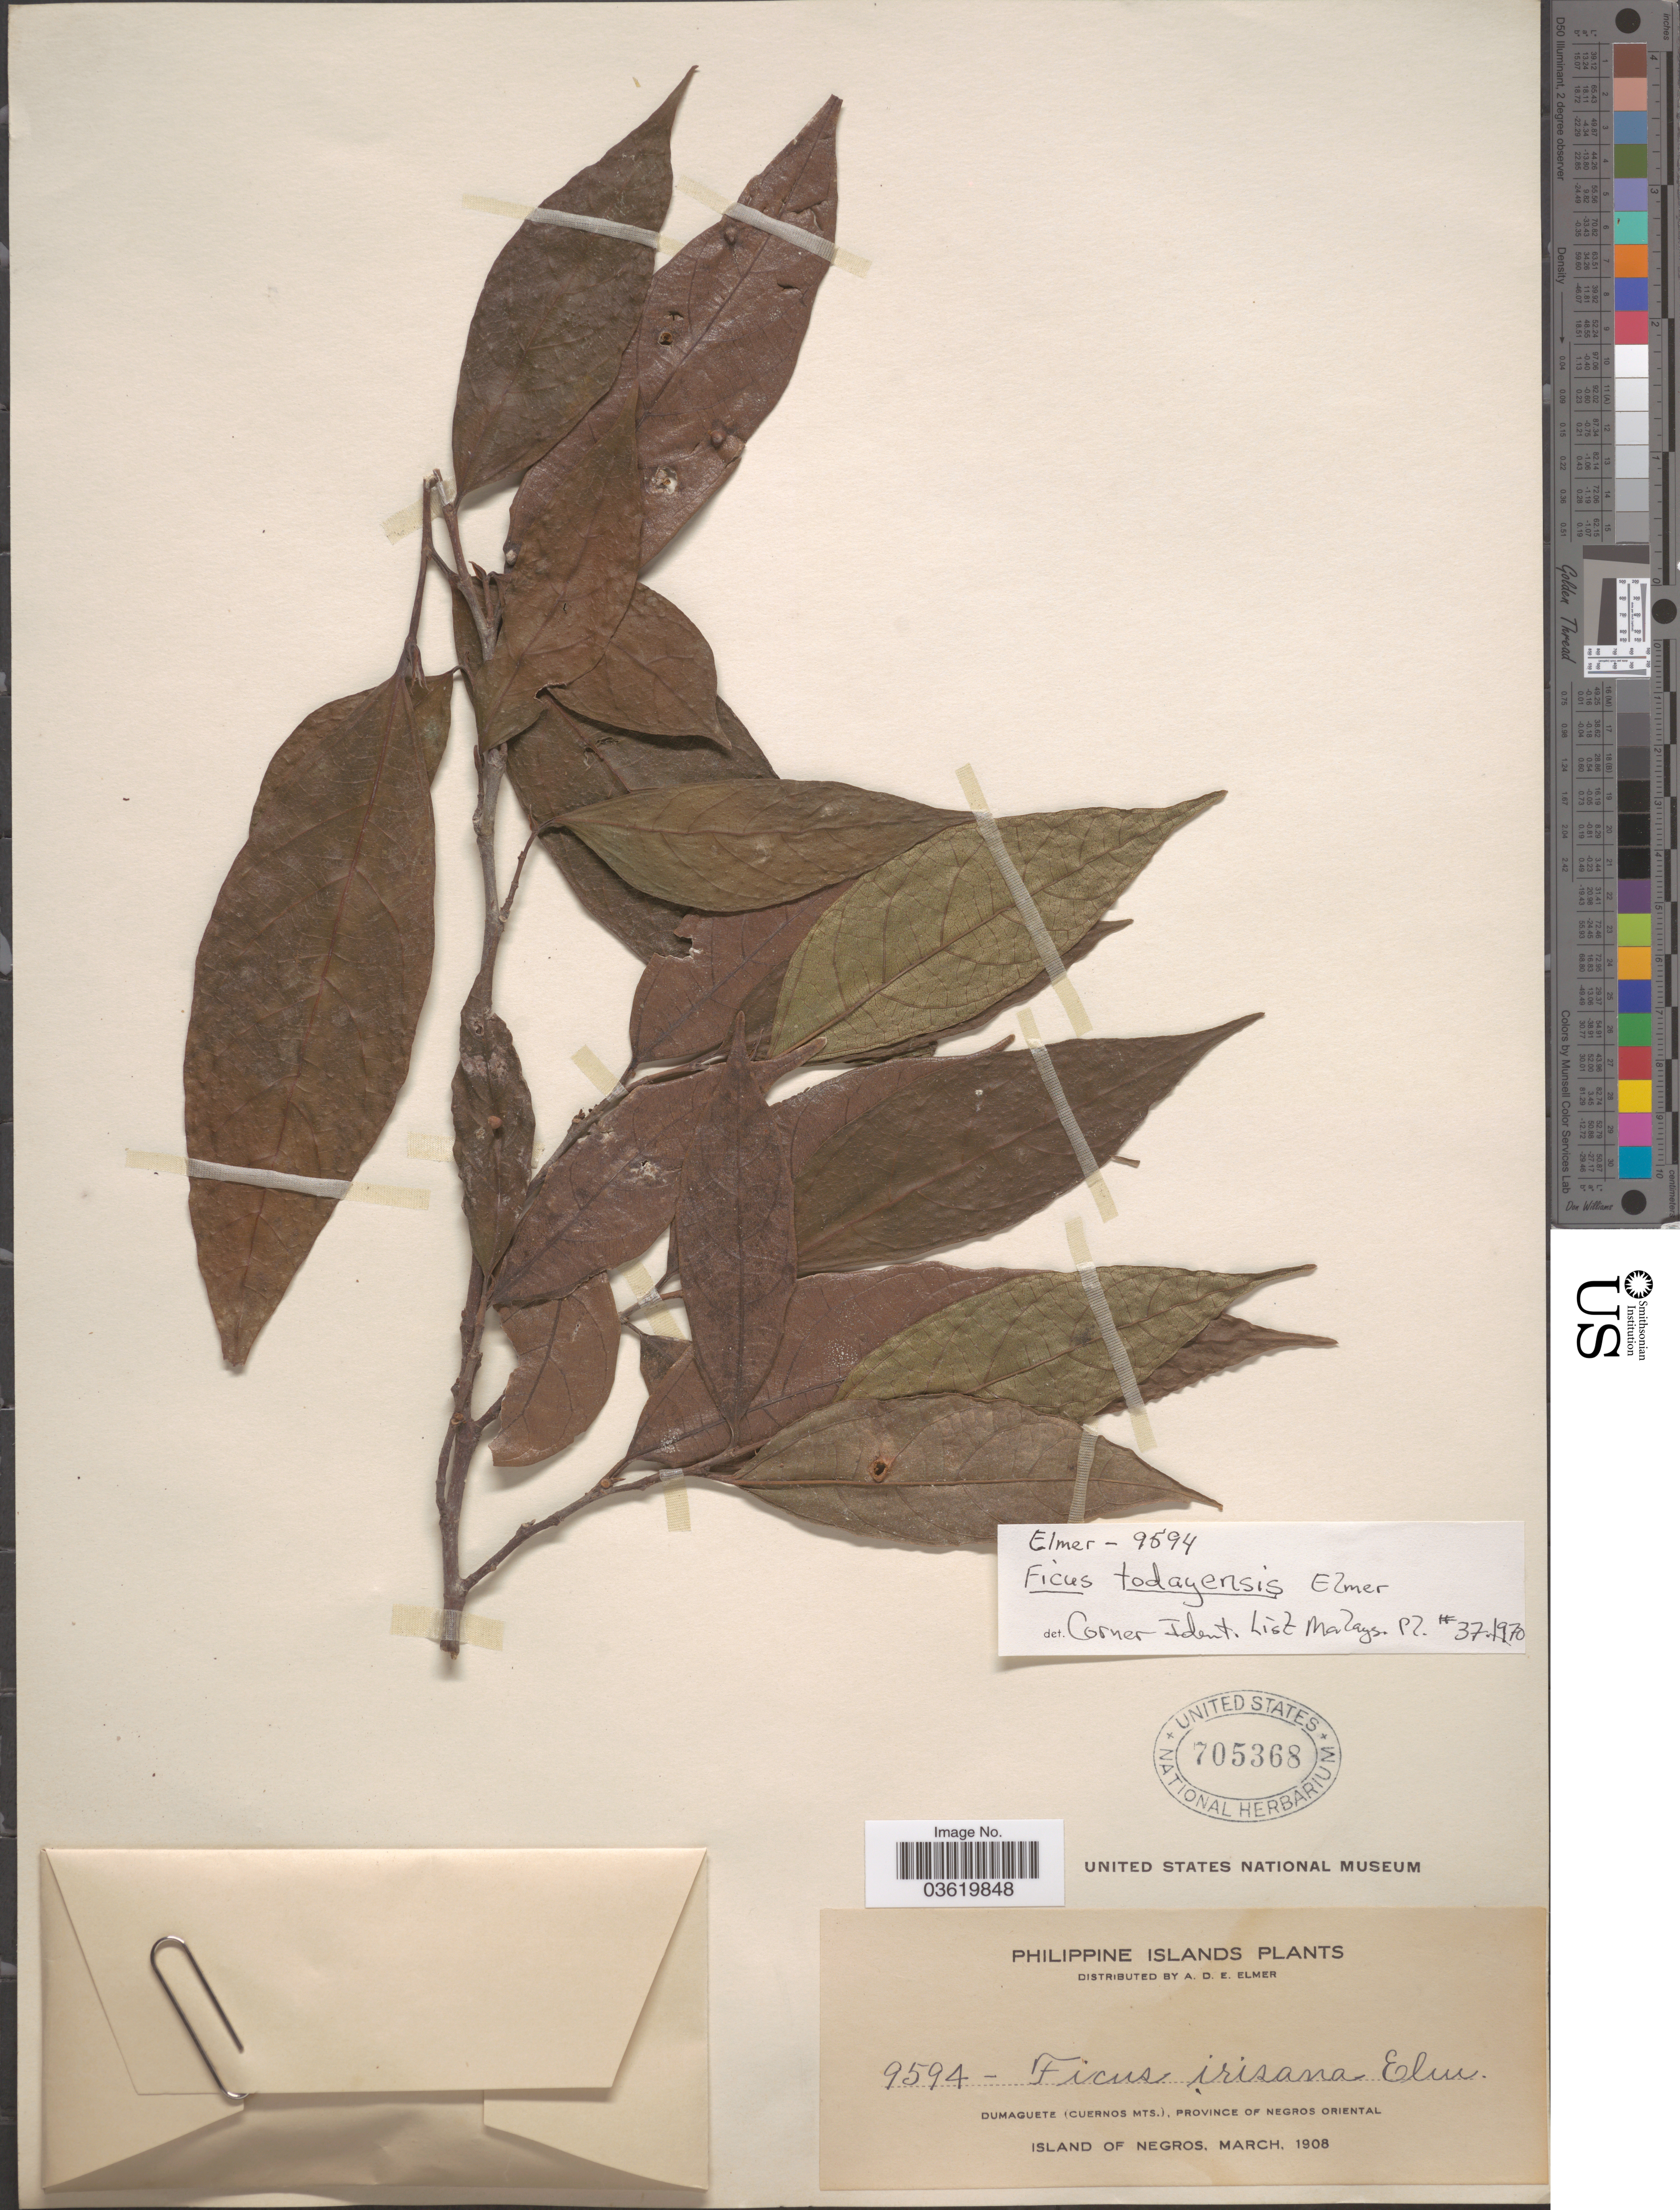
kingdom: Plantae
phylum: Tracheophyta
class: Magnoliopsida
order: Rosales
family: Moraceae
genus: Ficus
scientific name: Ficus todayensis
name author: Elmer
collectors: A. D. E. Elmer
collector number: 9594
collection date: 1908-03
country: Philippines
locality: Philippine Islands. Dumaguete (Cuernos Mts.), Province of Negros Oriental. Island of Negros.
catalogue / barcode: US 705368